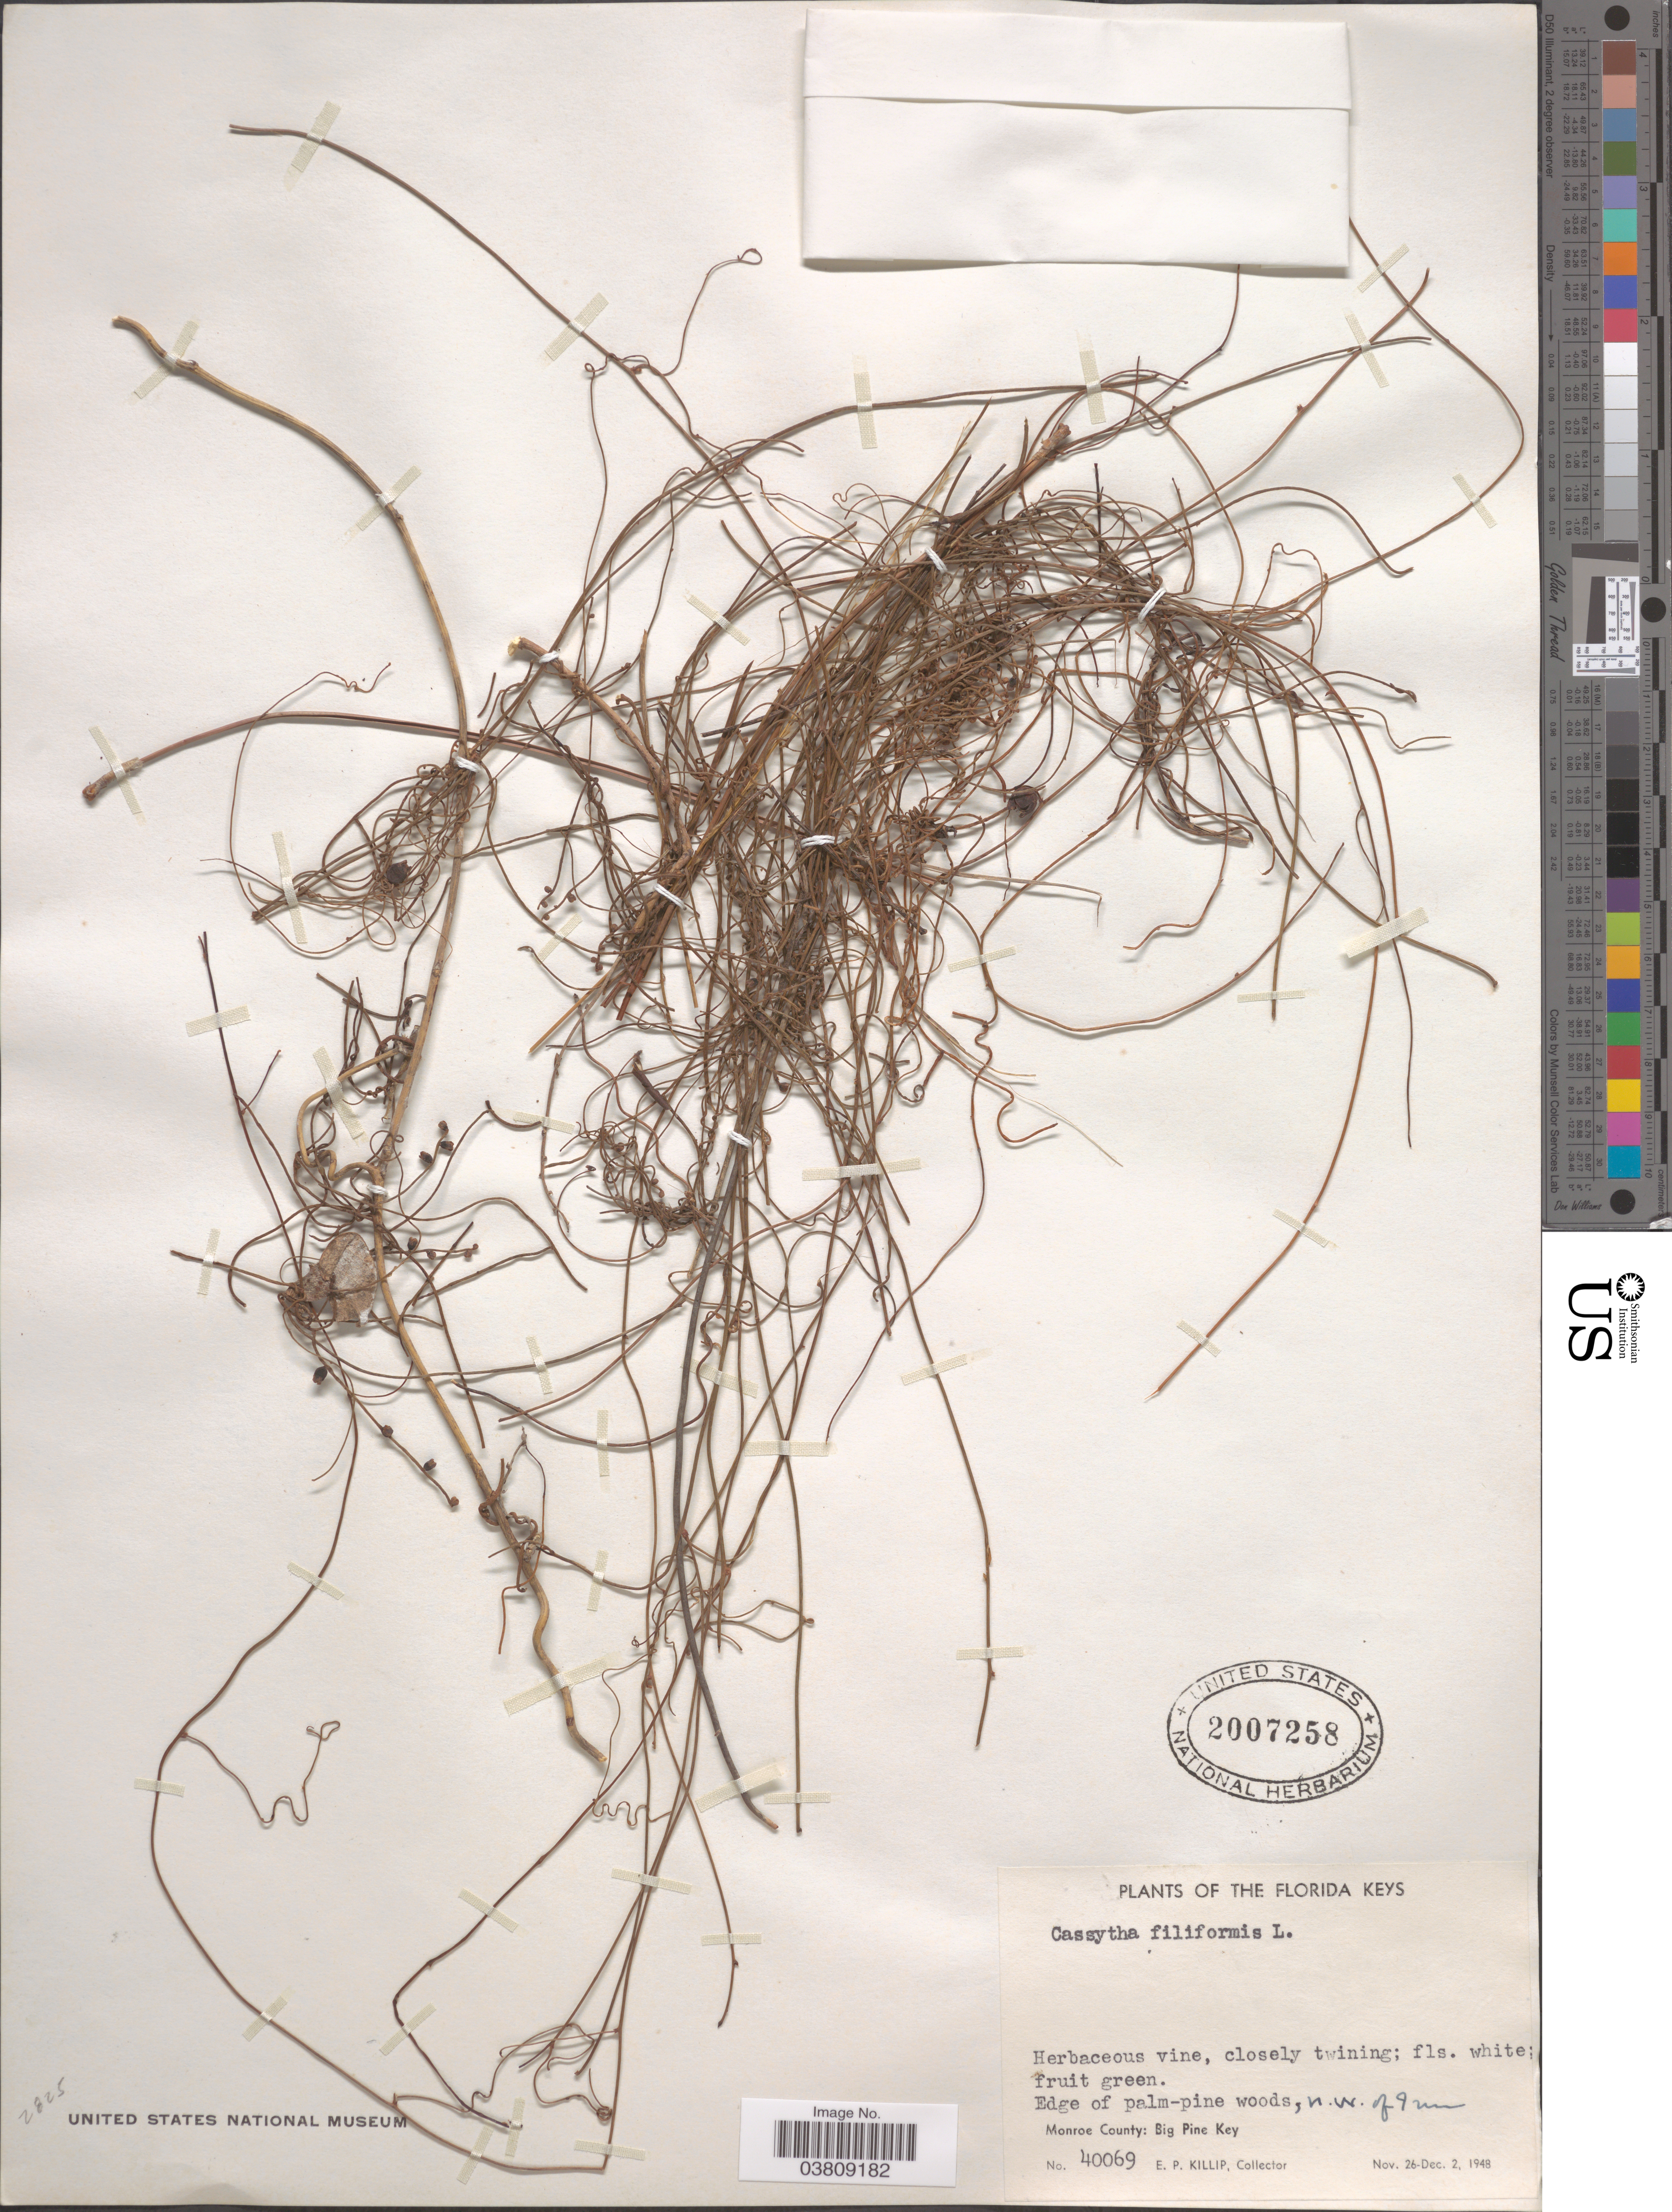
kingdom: Plantae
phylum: Tracheophyta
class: Magnoliopsida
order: Laurales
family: Lauraceae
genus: Cassytha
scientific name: Cassytha filiformis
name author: L.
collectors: E. P. Killip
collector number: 40069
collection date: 1948-11-26/1948-12-02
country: United States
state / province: Florida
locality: Florida Keys. Edge of palm-pine woods, N.W. of Inn. Monroe County: Big Pine Key.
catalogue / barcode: US 2007258